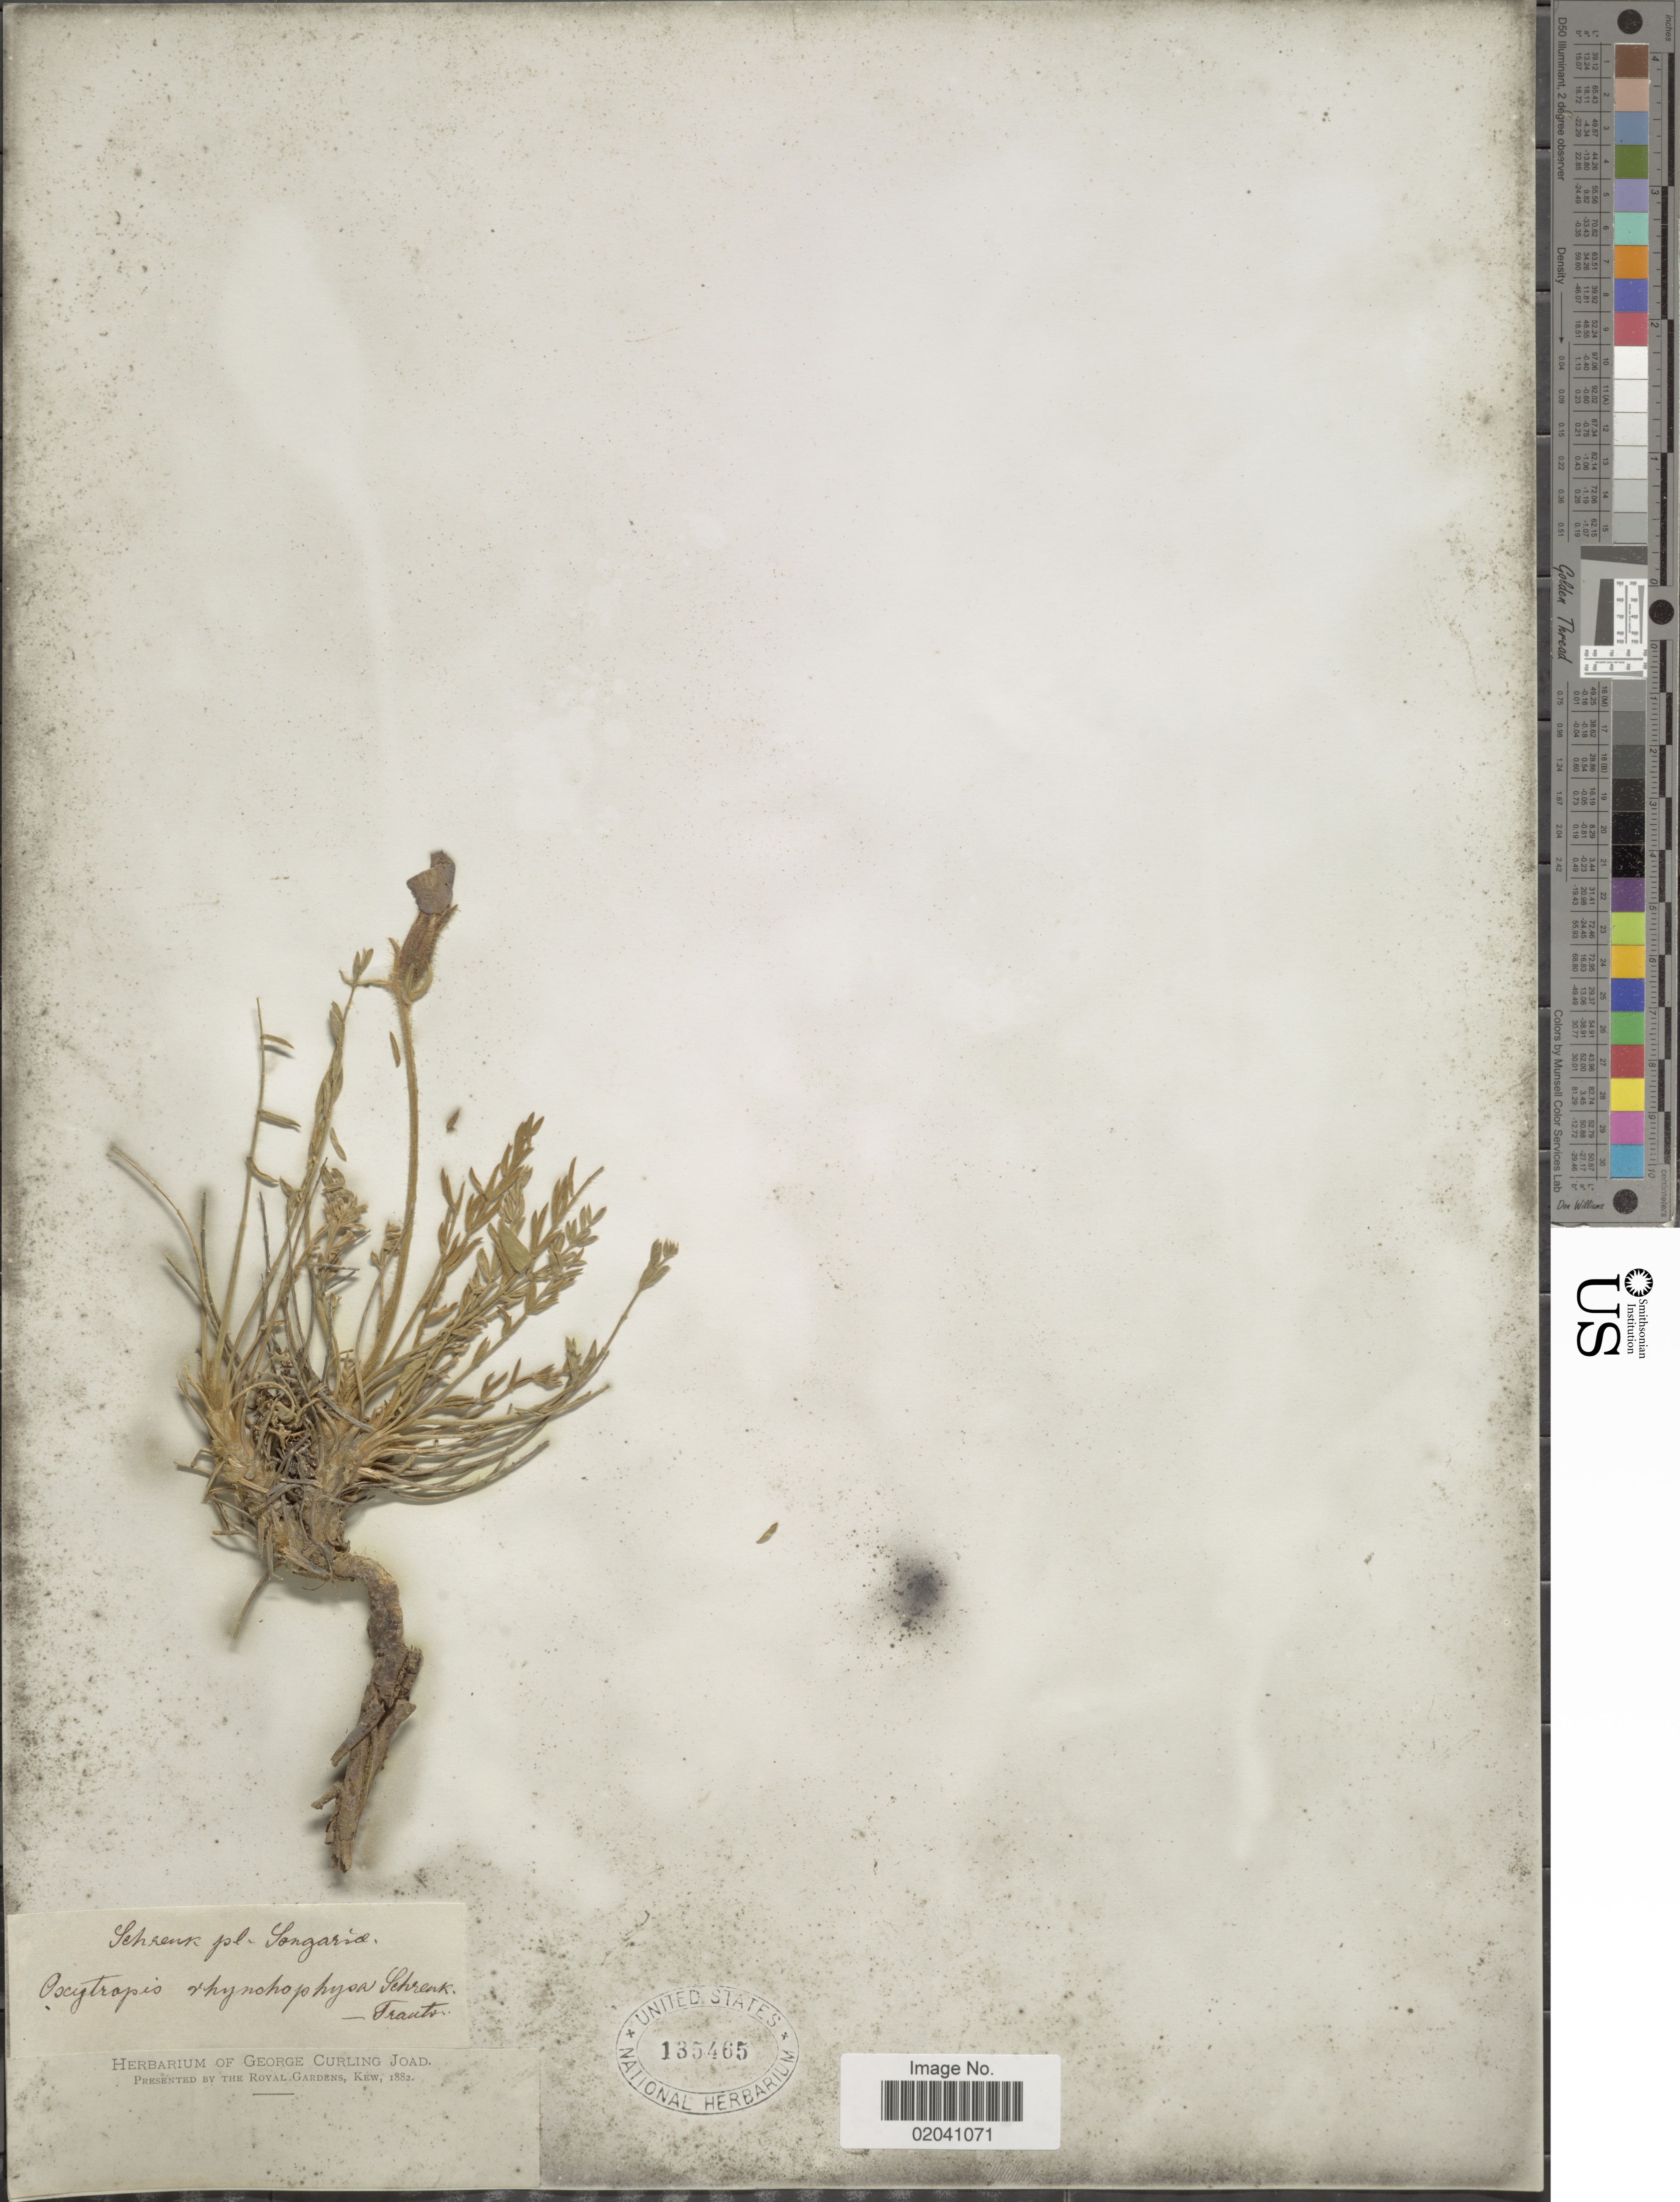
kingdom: Plantae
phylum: Tracheophyta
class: Magnoliopsida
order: Fabales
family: Fabaceae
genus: Oxytropis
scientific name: Oxytropis rhynchophysa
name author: Schrenk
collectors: A.G. Schrenk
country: Kazakhstan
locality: Songarei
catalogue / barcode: US 135465